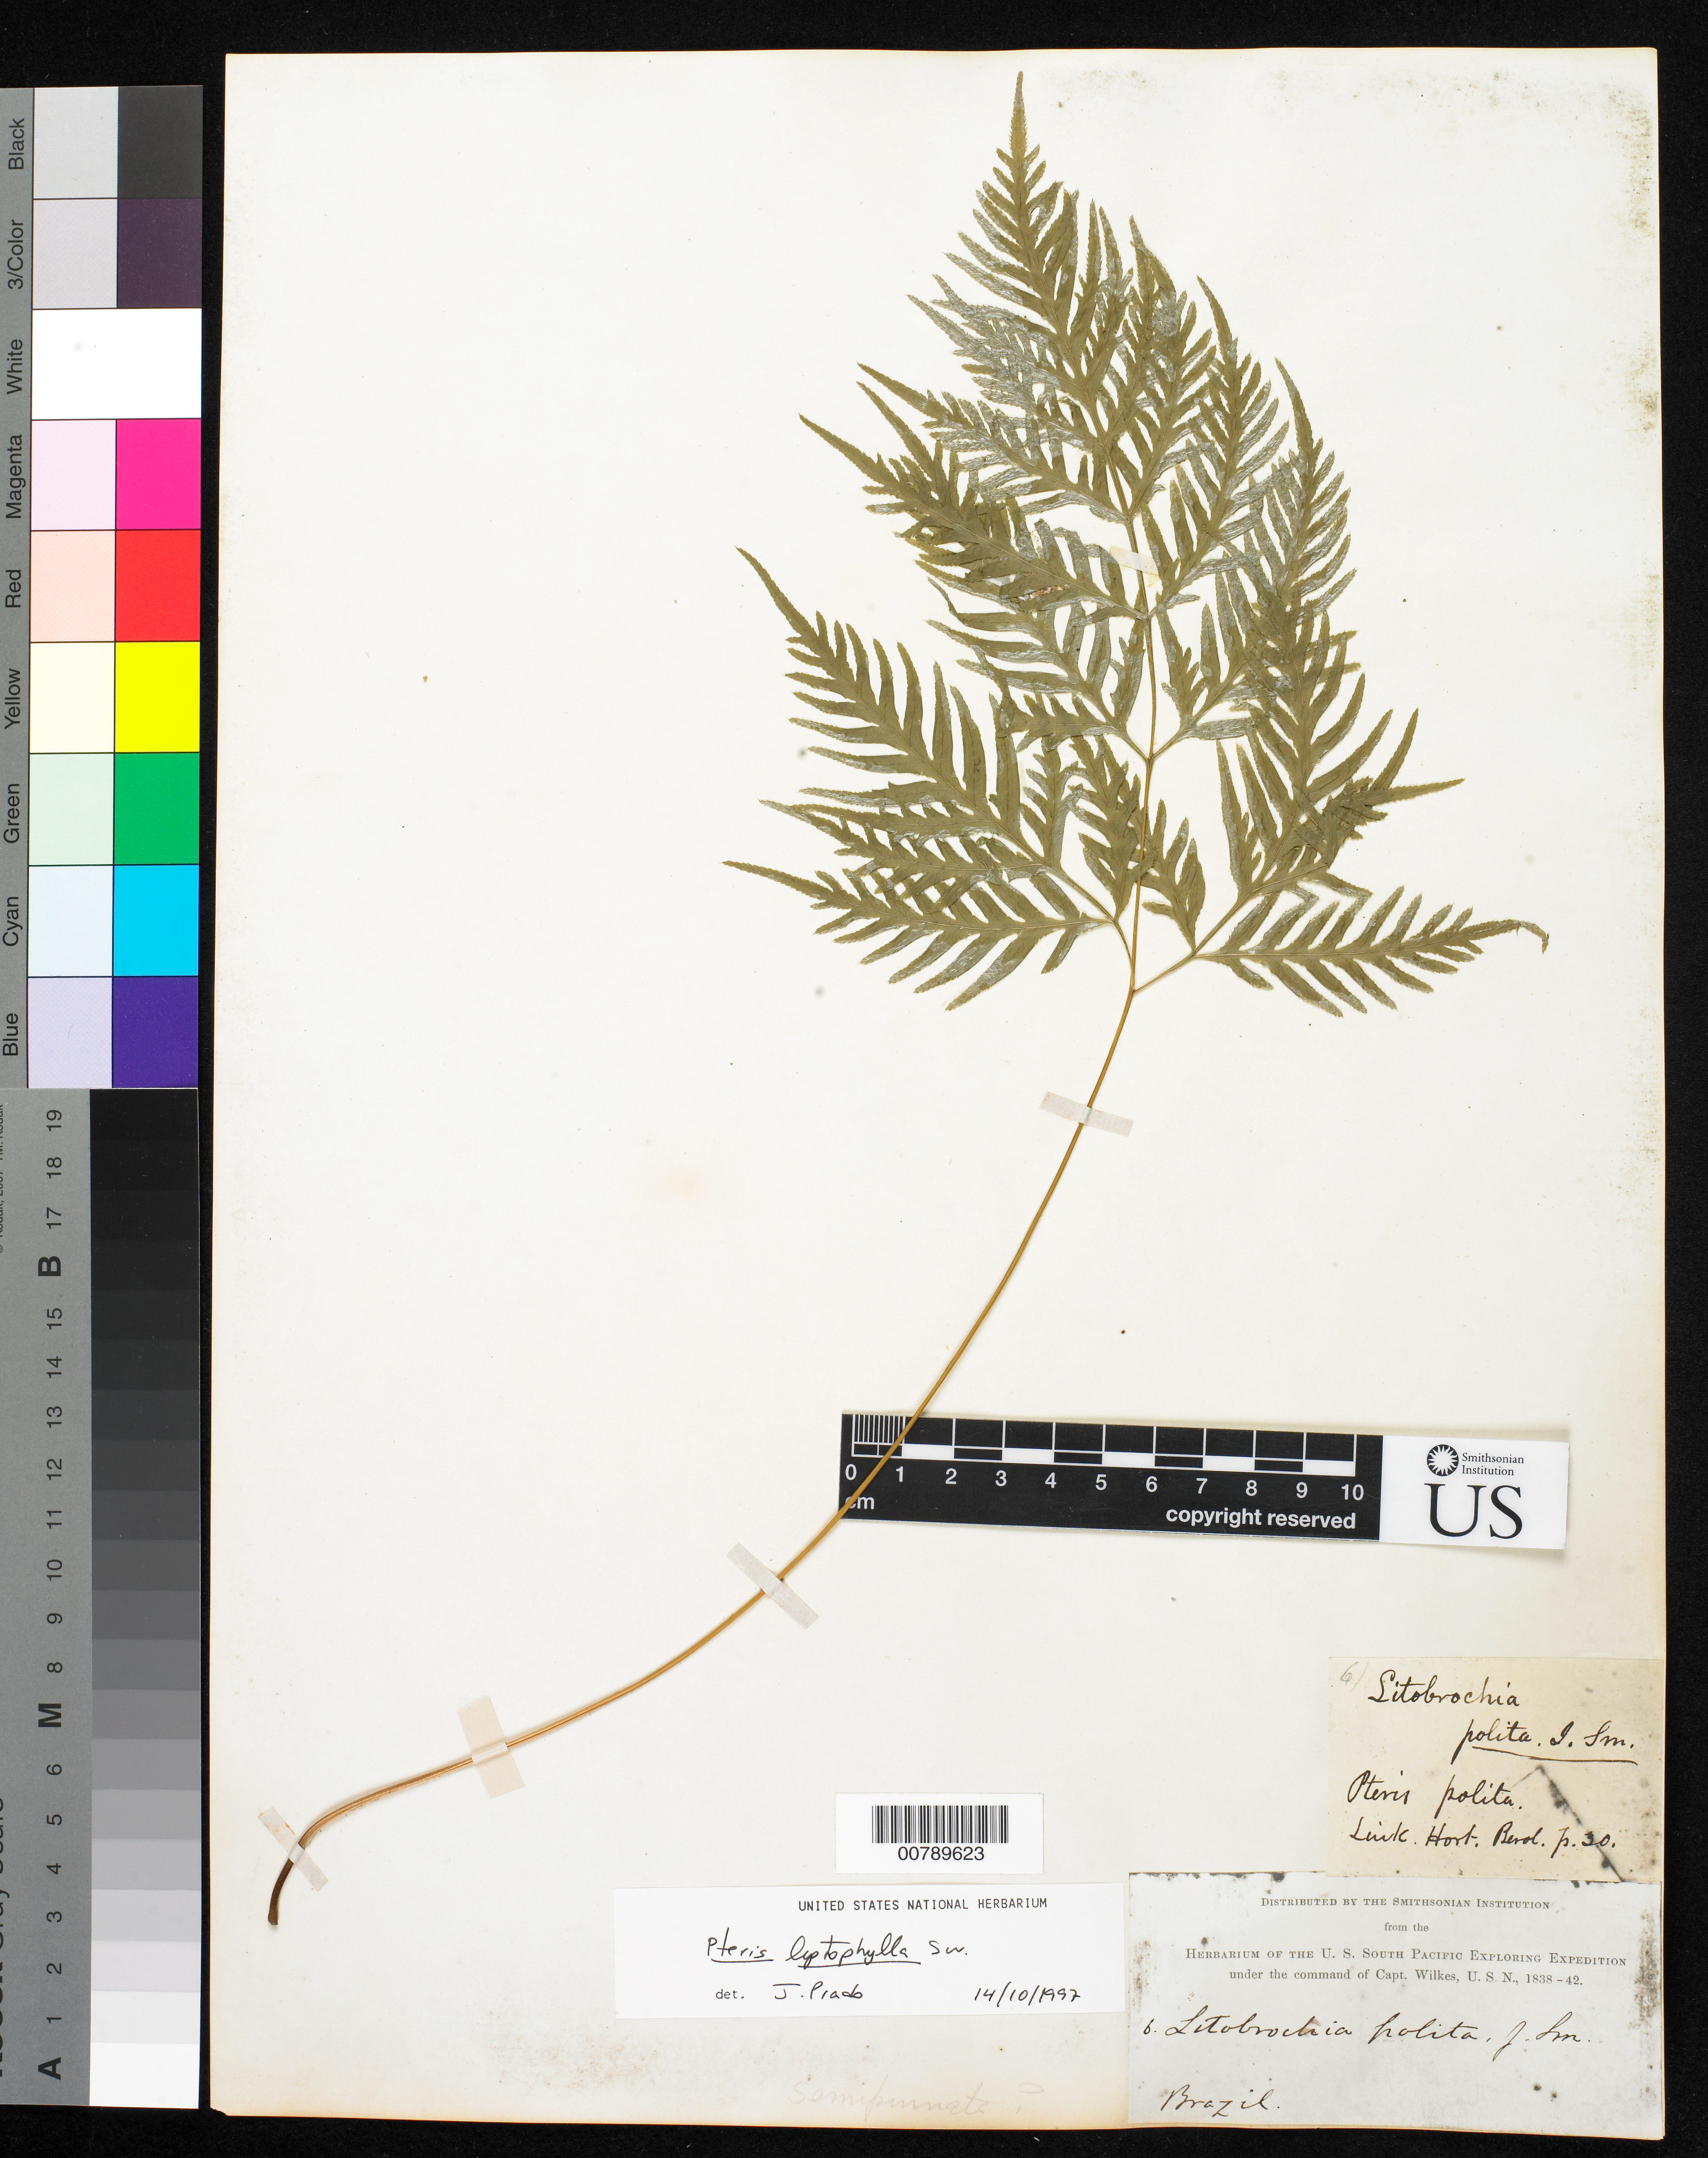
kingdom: Plantae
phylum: Tracheophyta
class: Polypodiopsida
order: Polypodiales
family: Pteridaceae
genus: Pteris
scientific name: Pteris leptophylla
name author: Sw.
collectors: Wilkes Explor. Exped.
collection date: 1838/1842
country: Brazil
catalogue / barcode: US 98672